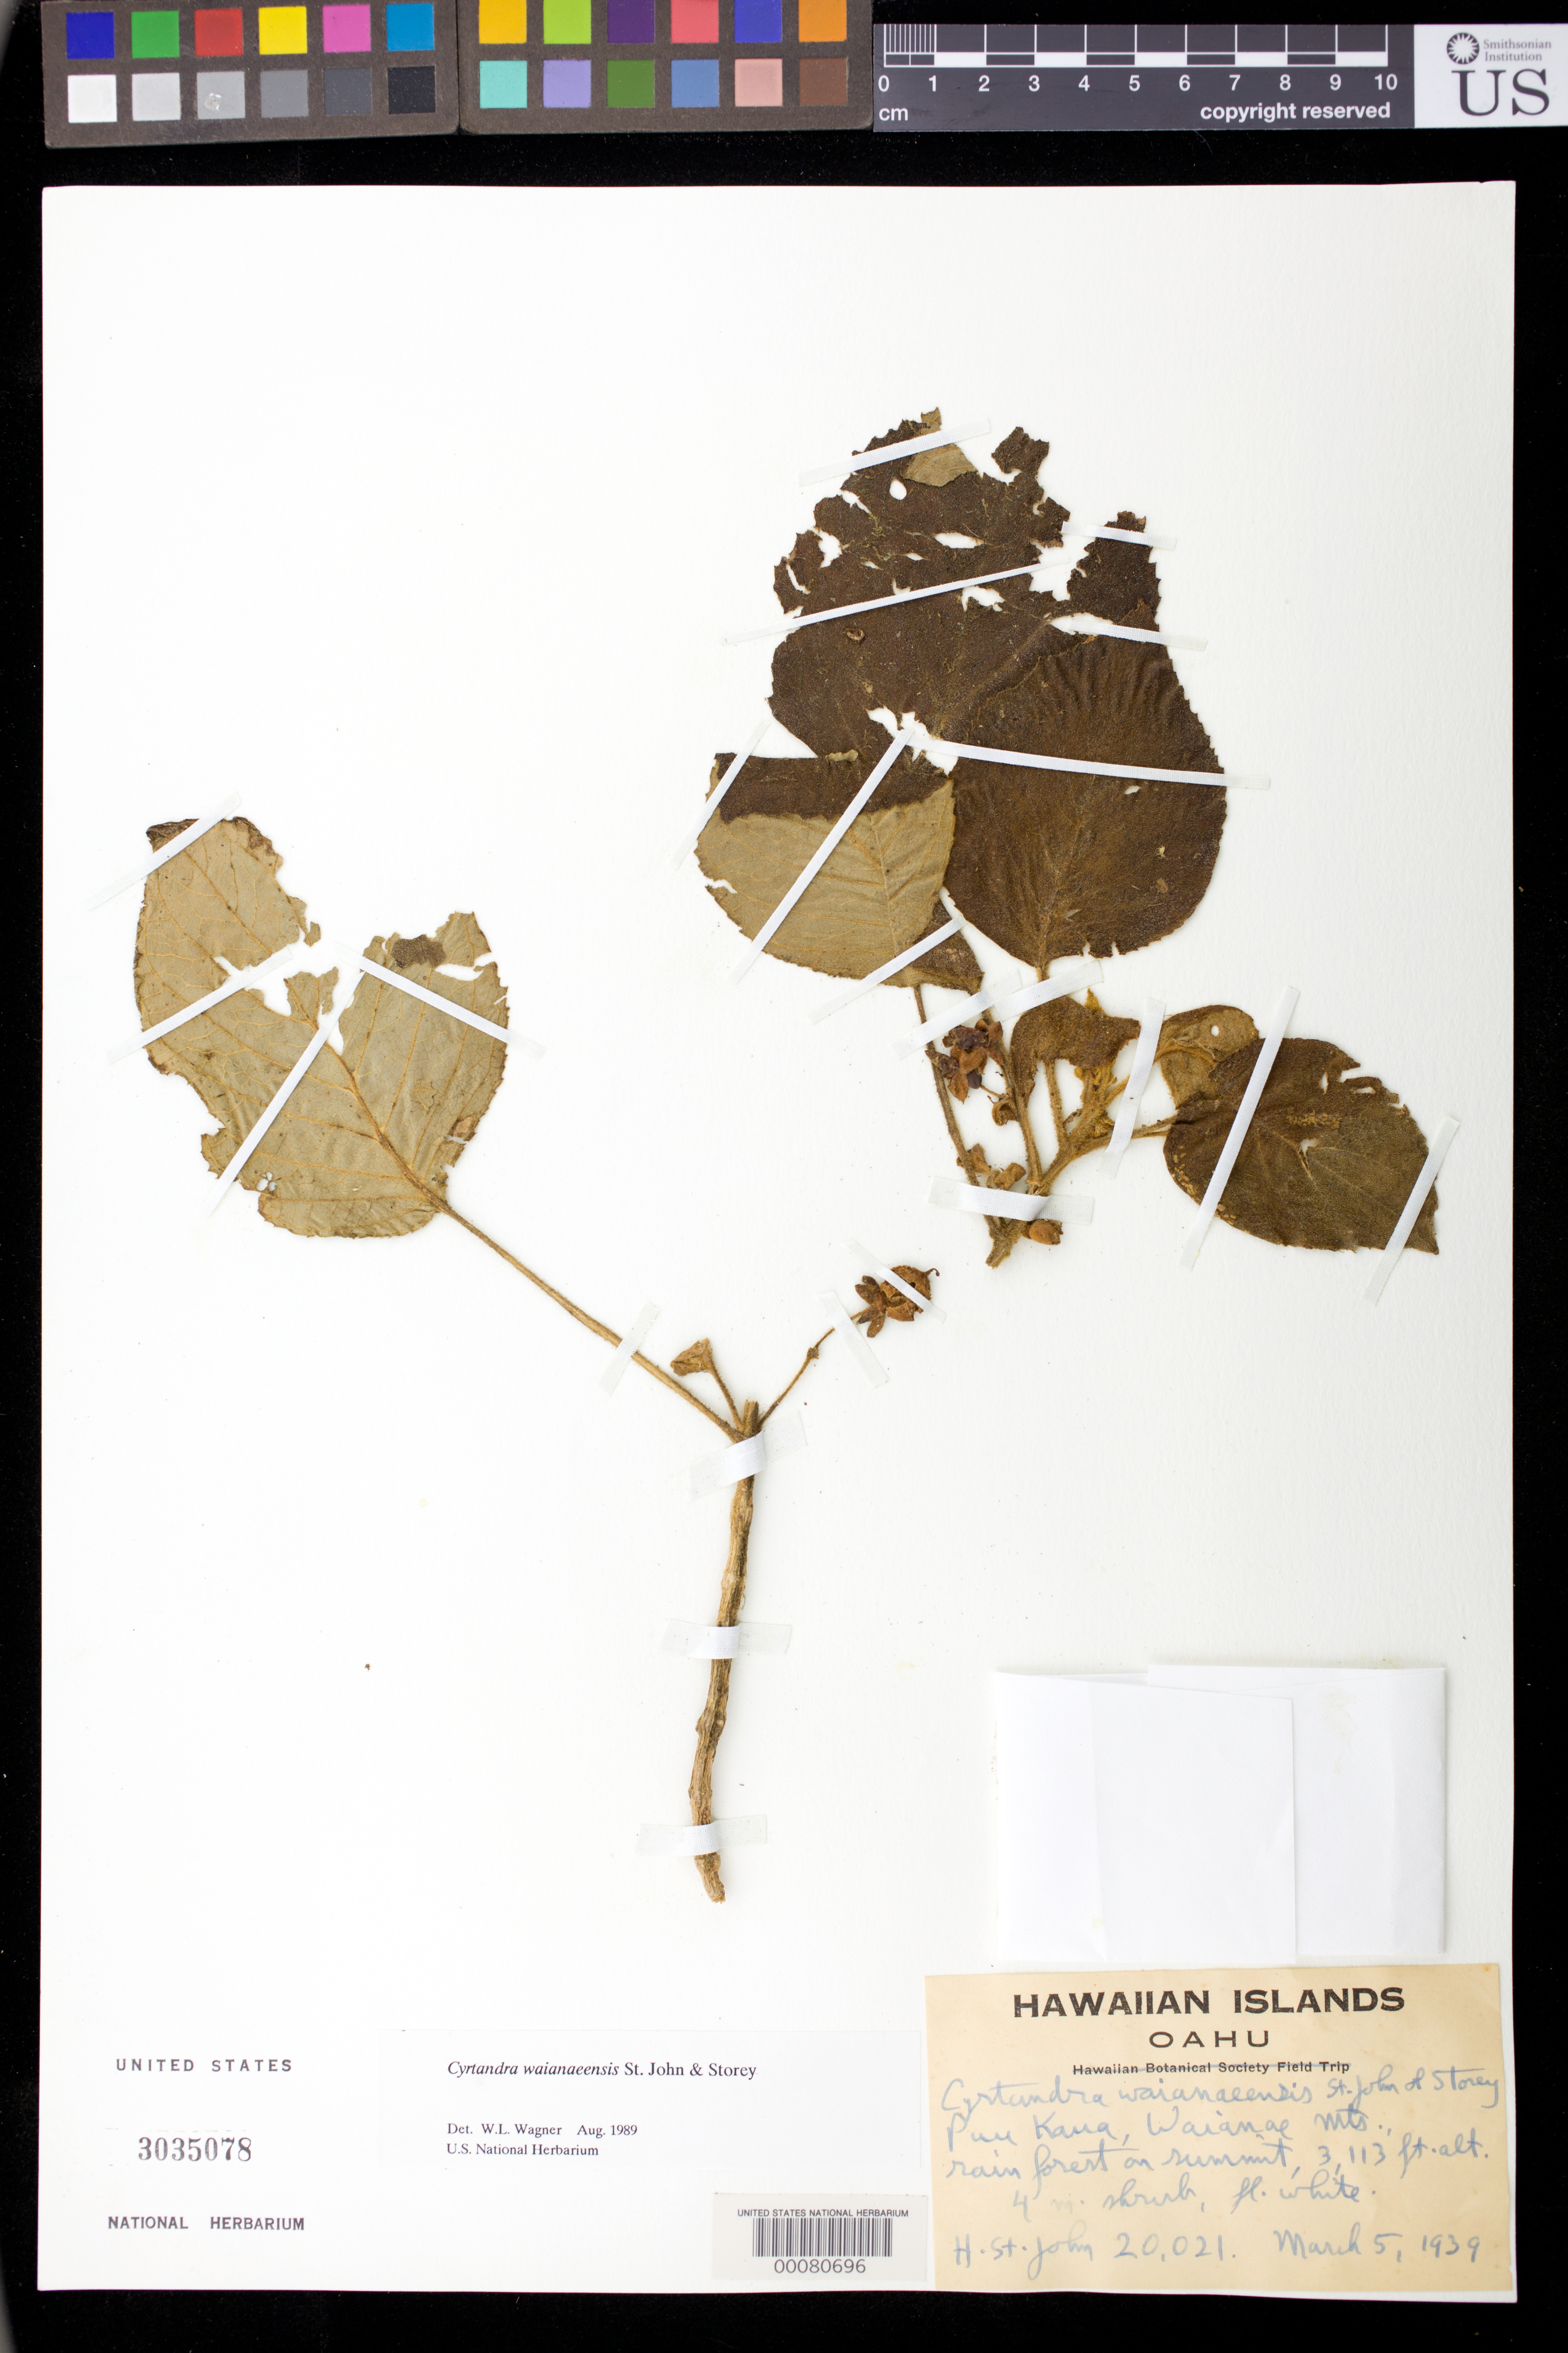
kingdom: Plantae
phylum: Tracheophyta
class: Magnoliopsida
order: Lamiales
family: Gesneriaceae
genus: Cyrtandra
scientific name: Cyrtandra waianaeensis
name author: H. St. John & Storey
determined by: Wagner, W. L., (BOT), Smithsonian Institution - National Museum of Natural History (UNITED STATES)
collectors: H. St. John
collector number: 20021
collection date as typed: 05 Mar 1939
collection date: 1939-03-05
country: United States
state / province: Hawaii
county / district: Honolulu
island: Oahu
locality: Puu Kaua, Waianae mts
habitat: Rain forest on summit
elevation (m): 949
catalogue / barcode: US 3035078